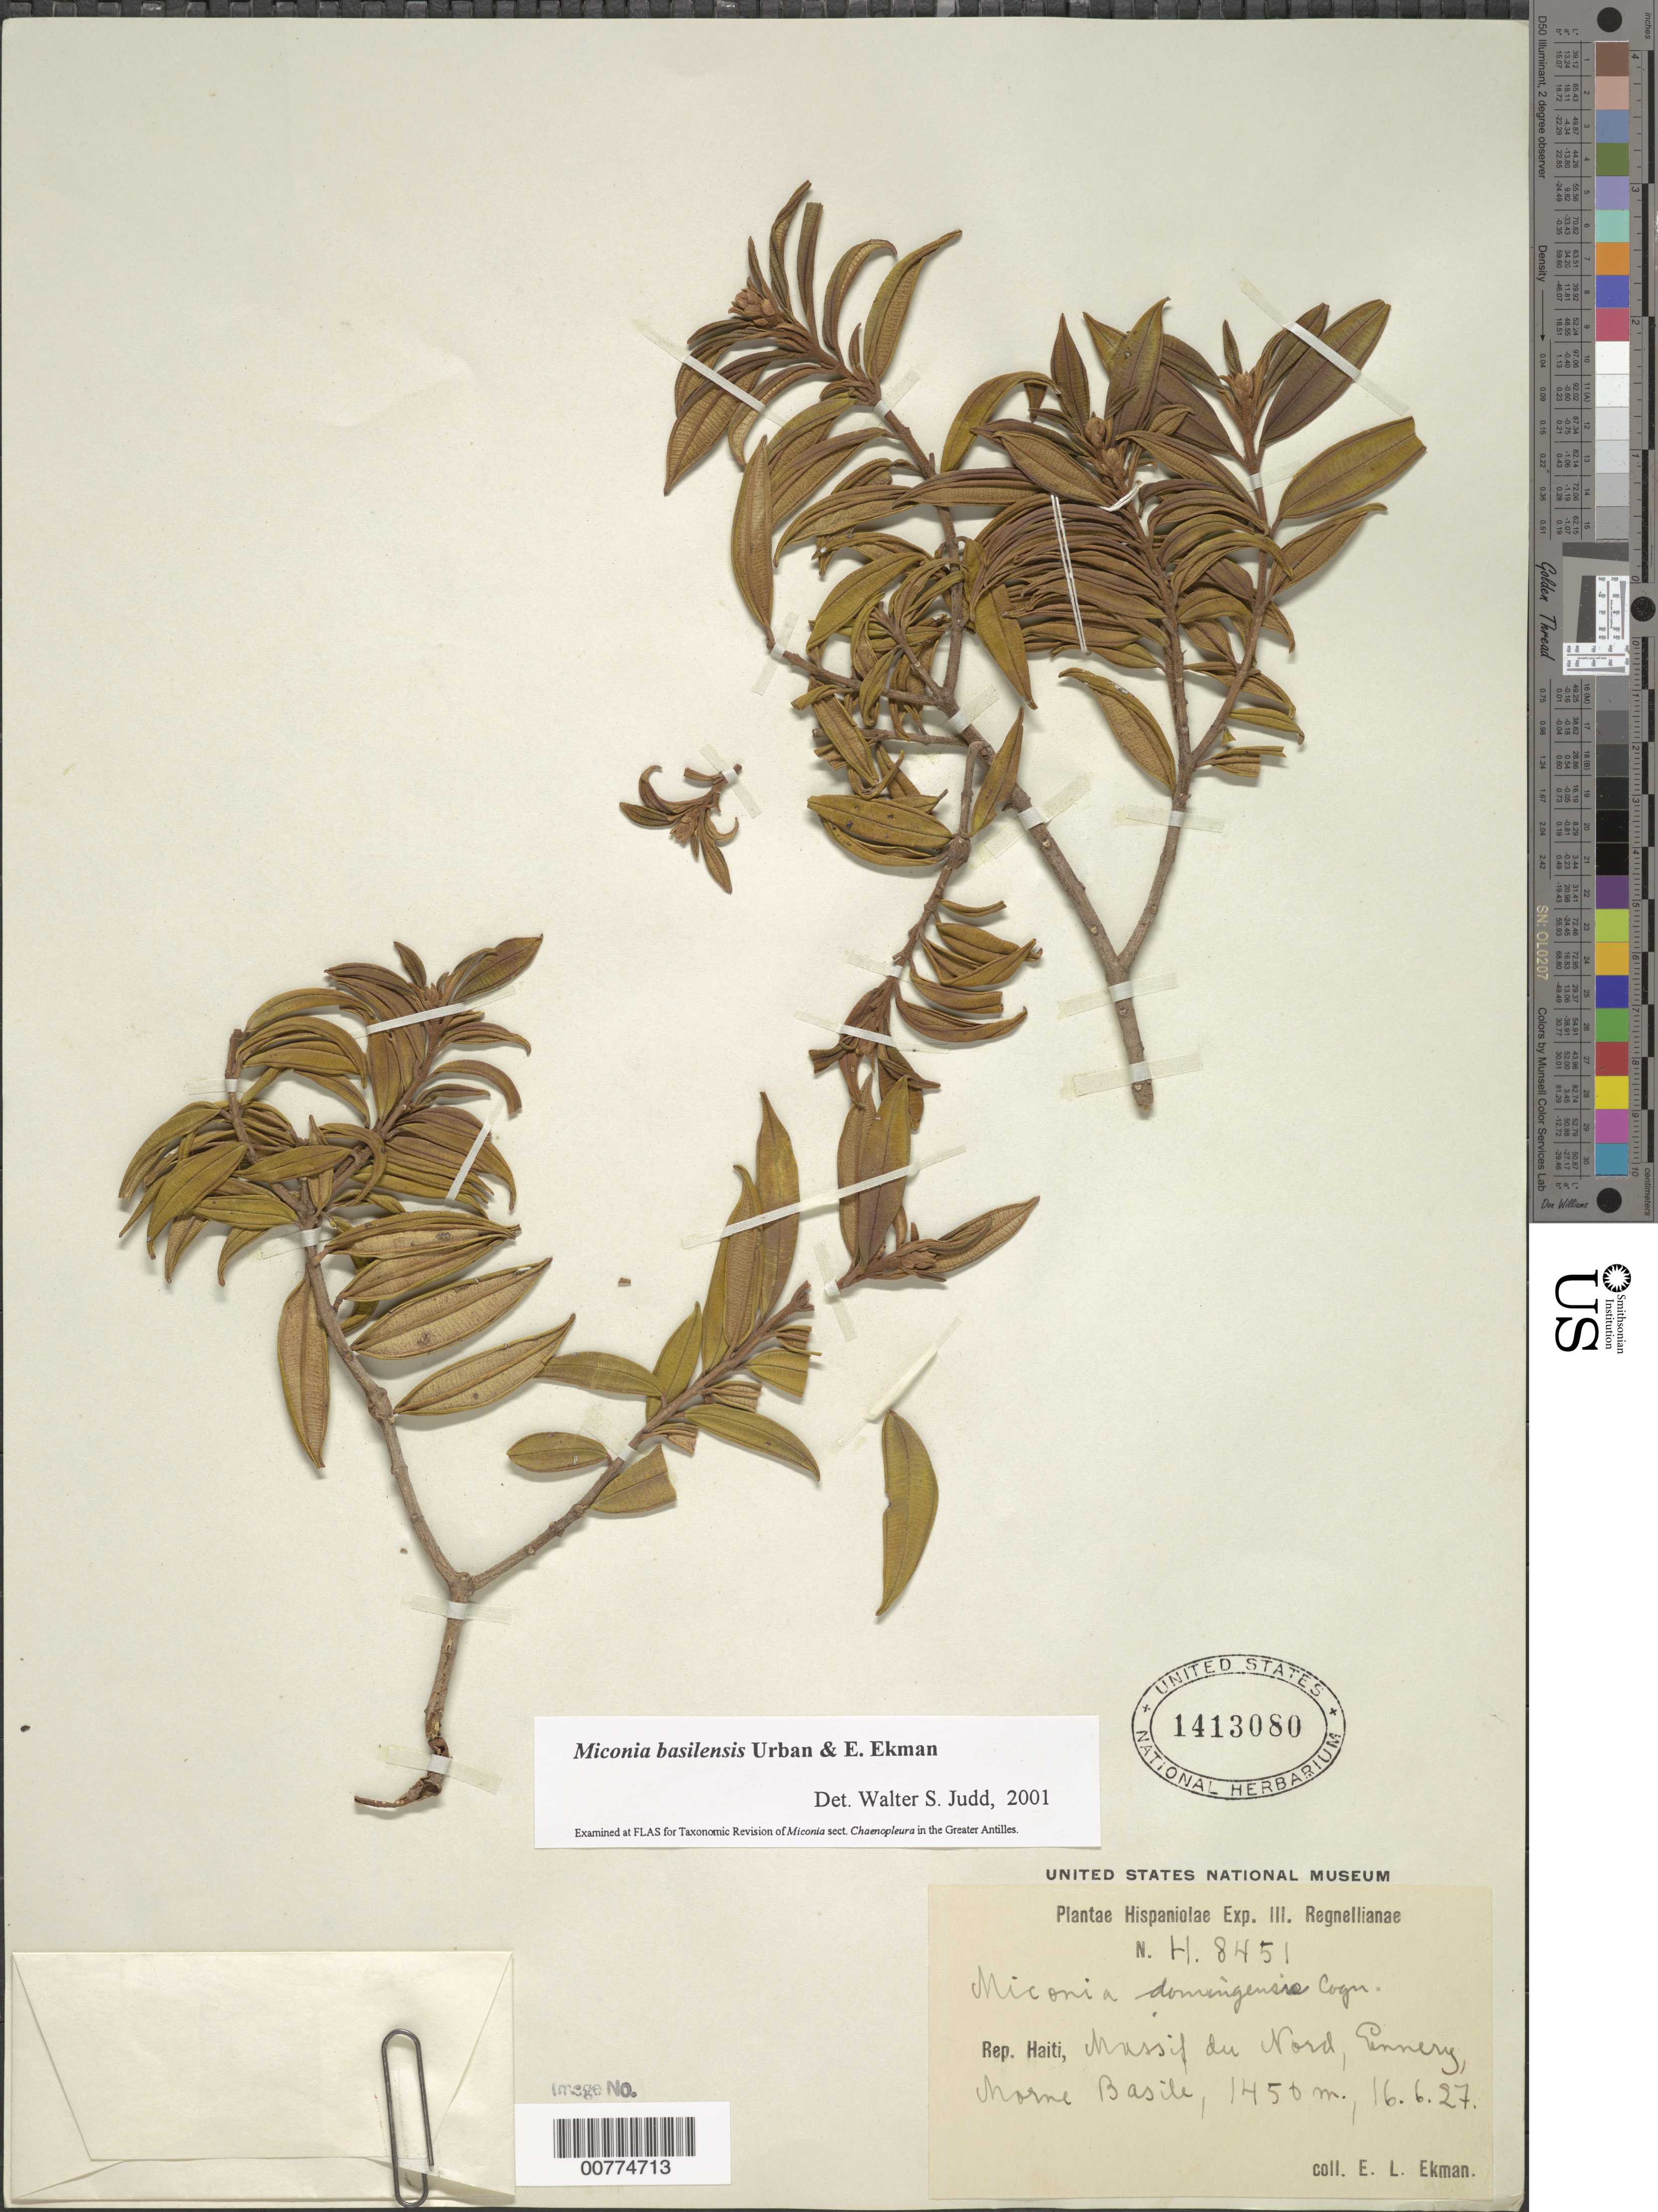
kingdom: Plantae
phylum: Tracheophyta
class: Magnoliopsida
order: Myrtales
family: Melastomataceae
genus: Miconia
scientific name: Miconia basilensis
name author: Urb. & Ekman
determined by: Judd, Walter S.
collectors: E. L. Ekman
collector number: H 8451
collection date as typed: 16 Jun 1927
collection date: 1927-06-16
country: Haiti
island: Hispaniola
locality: Massif du Nord, Ennery, Morne Basile.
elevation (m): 1450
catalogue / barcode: US 1413080